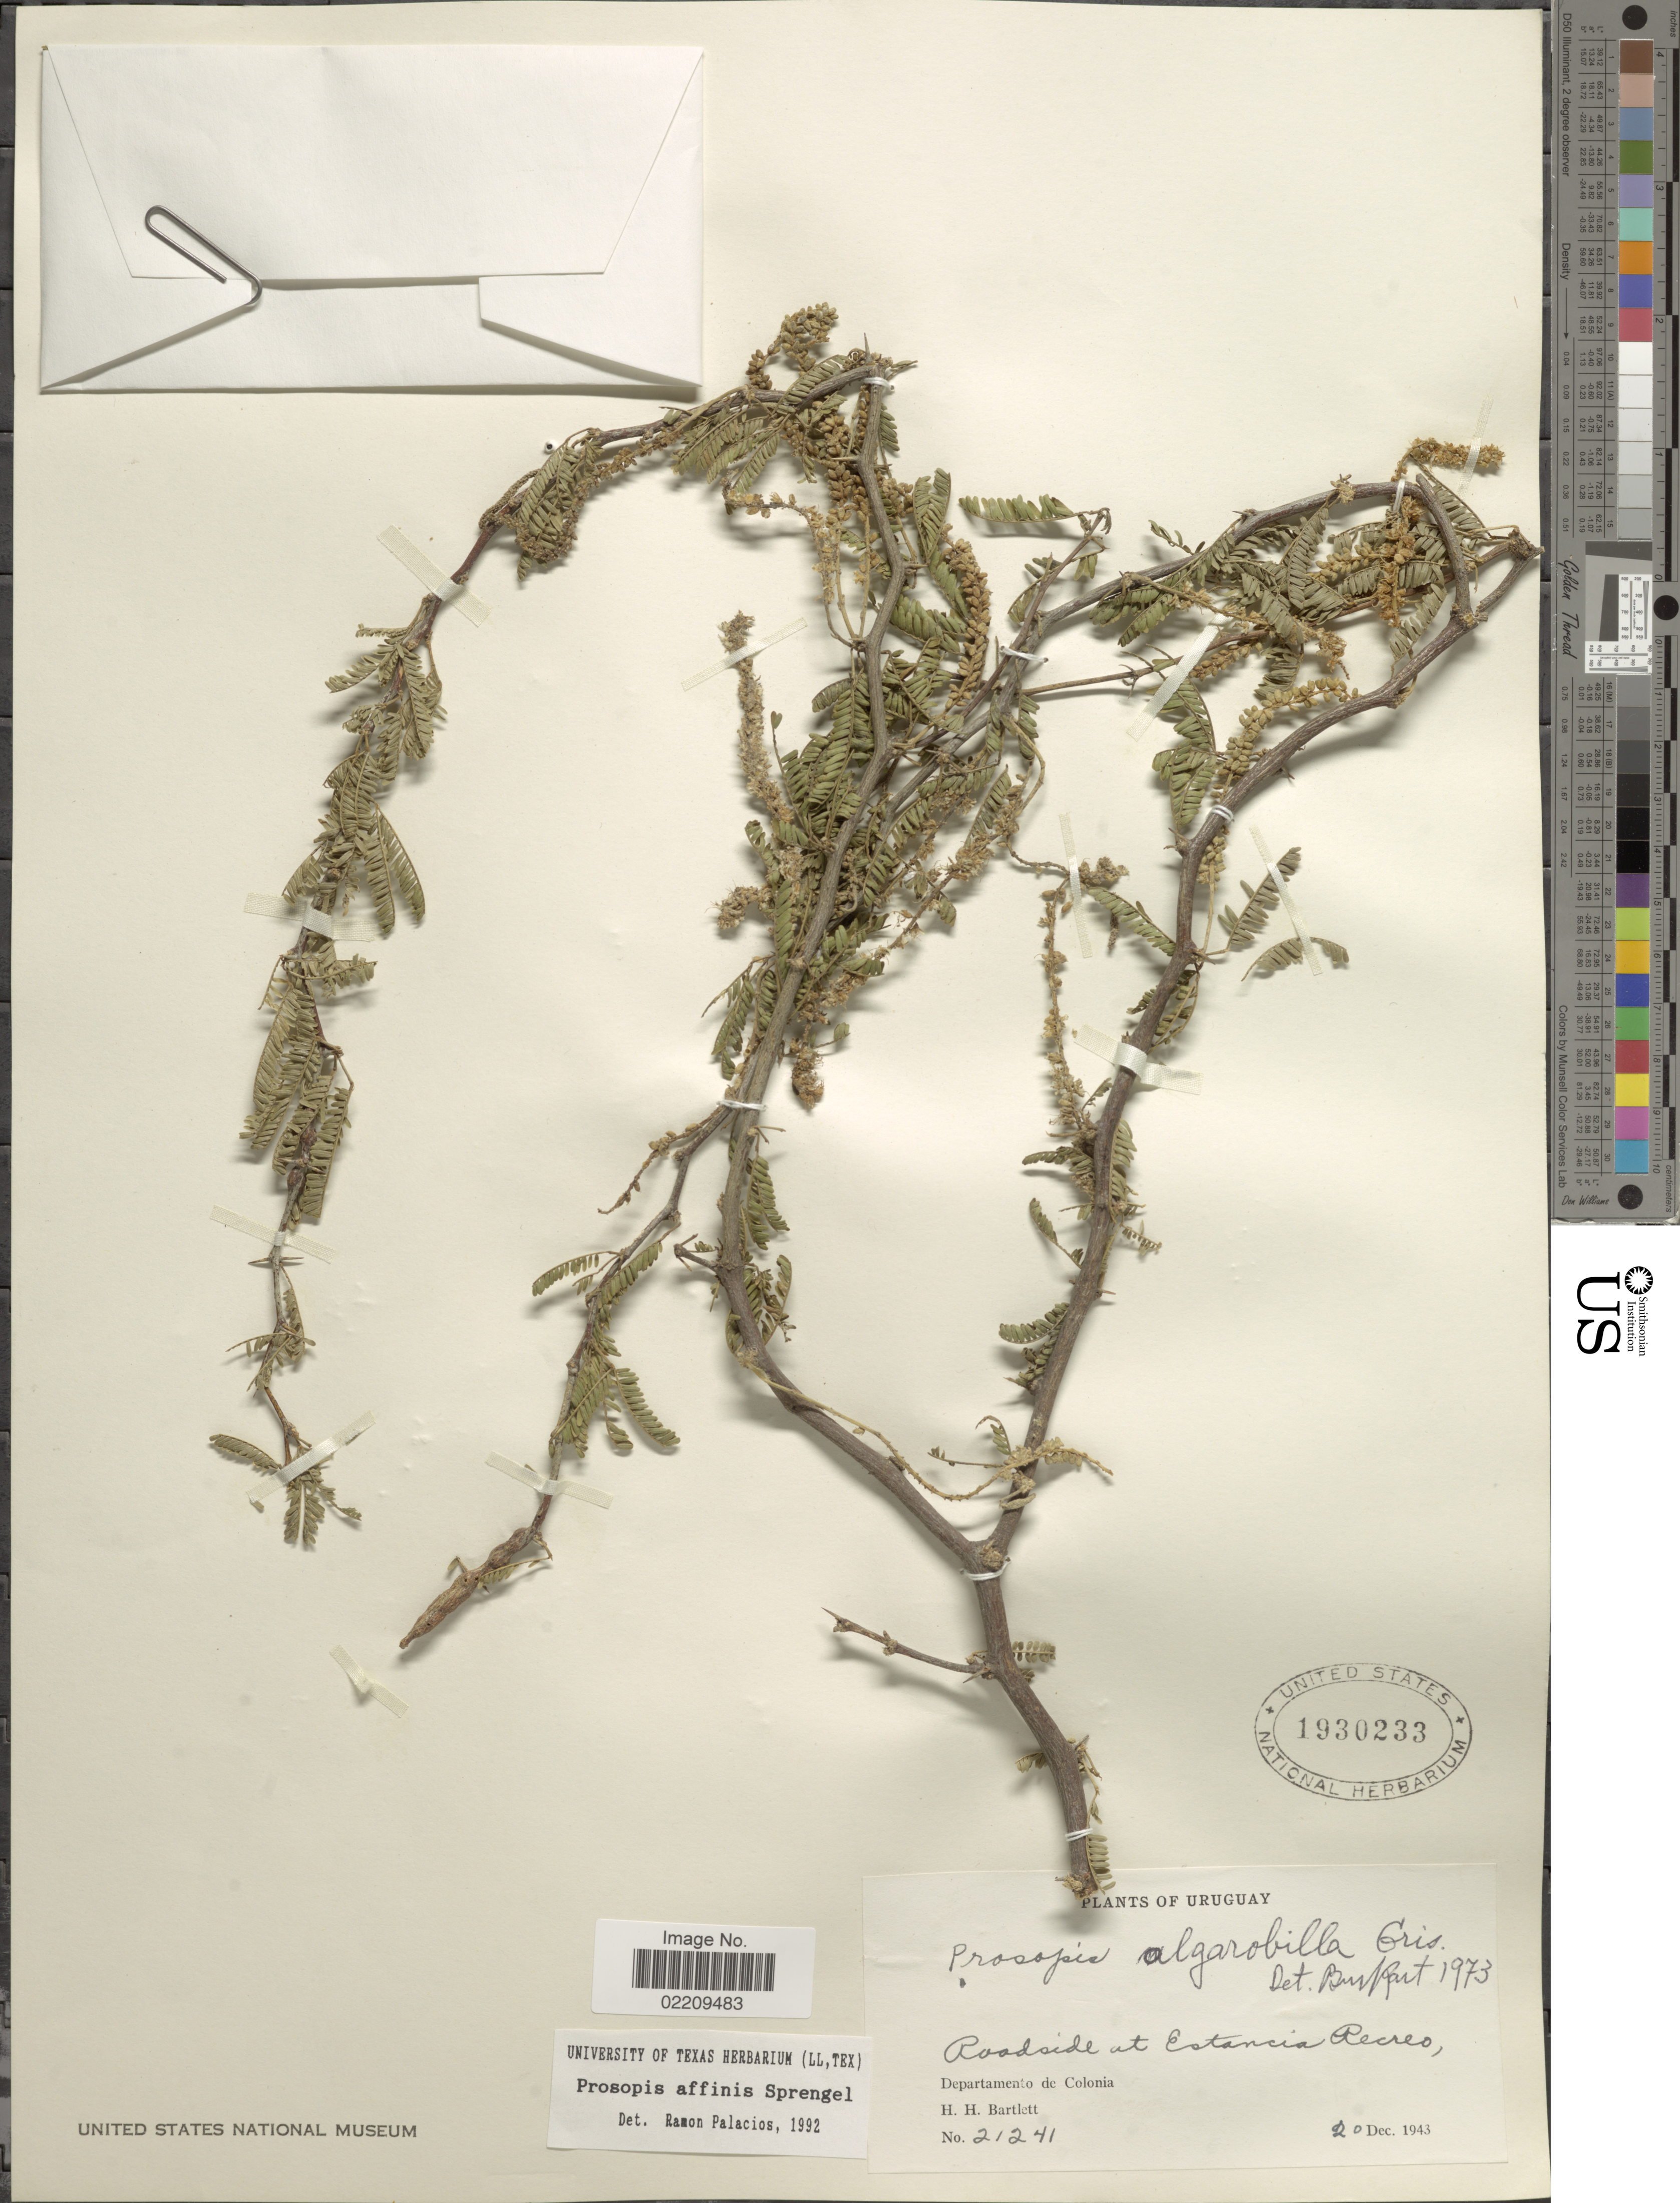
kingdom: Plantae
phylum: Tracheophyta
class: Magnoliopsida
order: Fabales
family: Fabaceae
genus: Neltuma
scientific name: Neltuma affinis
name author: (Spreng.) C. E. Hughes & G.P. Lewis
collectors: H. H. Bartlett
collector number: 21241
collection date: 1943-12-20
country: Uruguay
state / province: Colonia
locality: Roadside at Estancia Recreo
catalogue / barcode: US 1930233